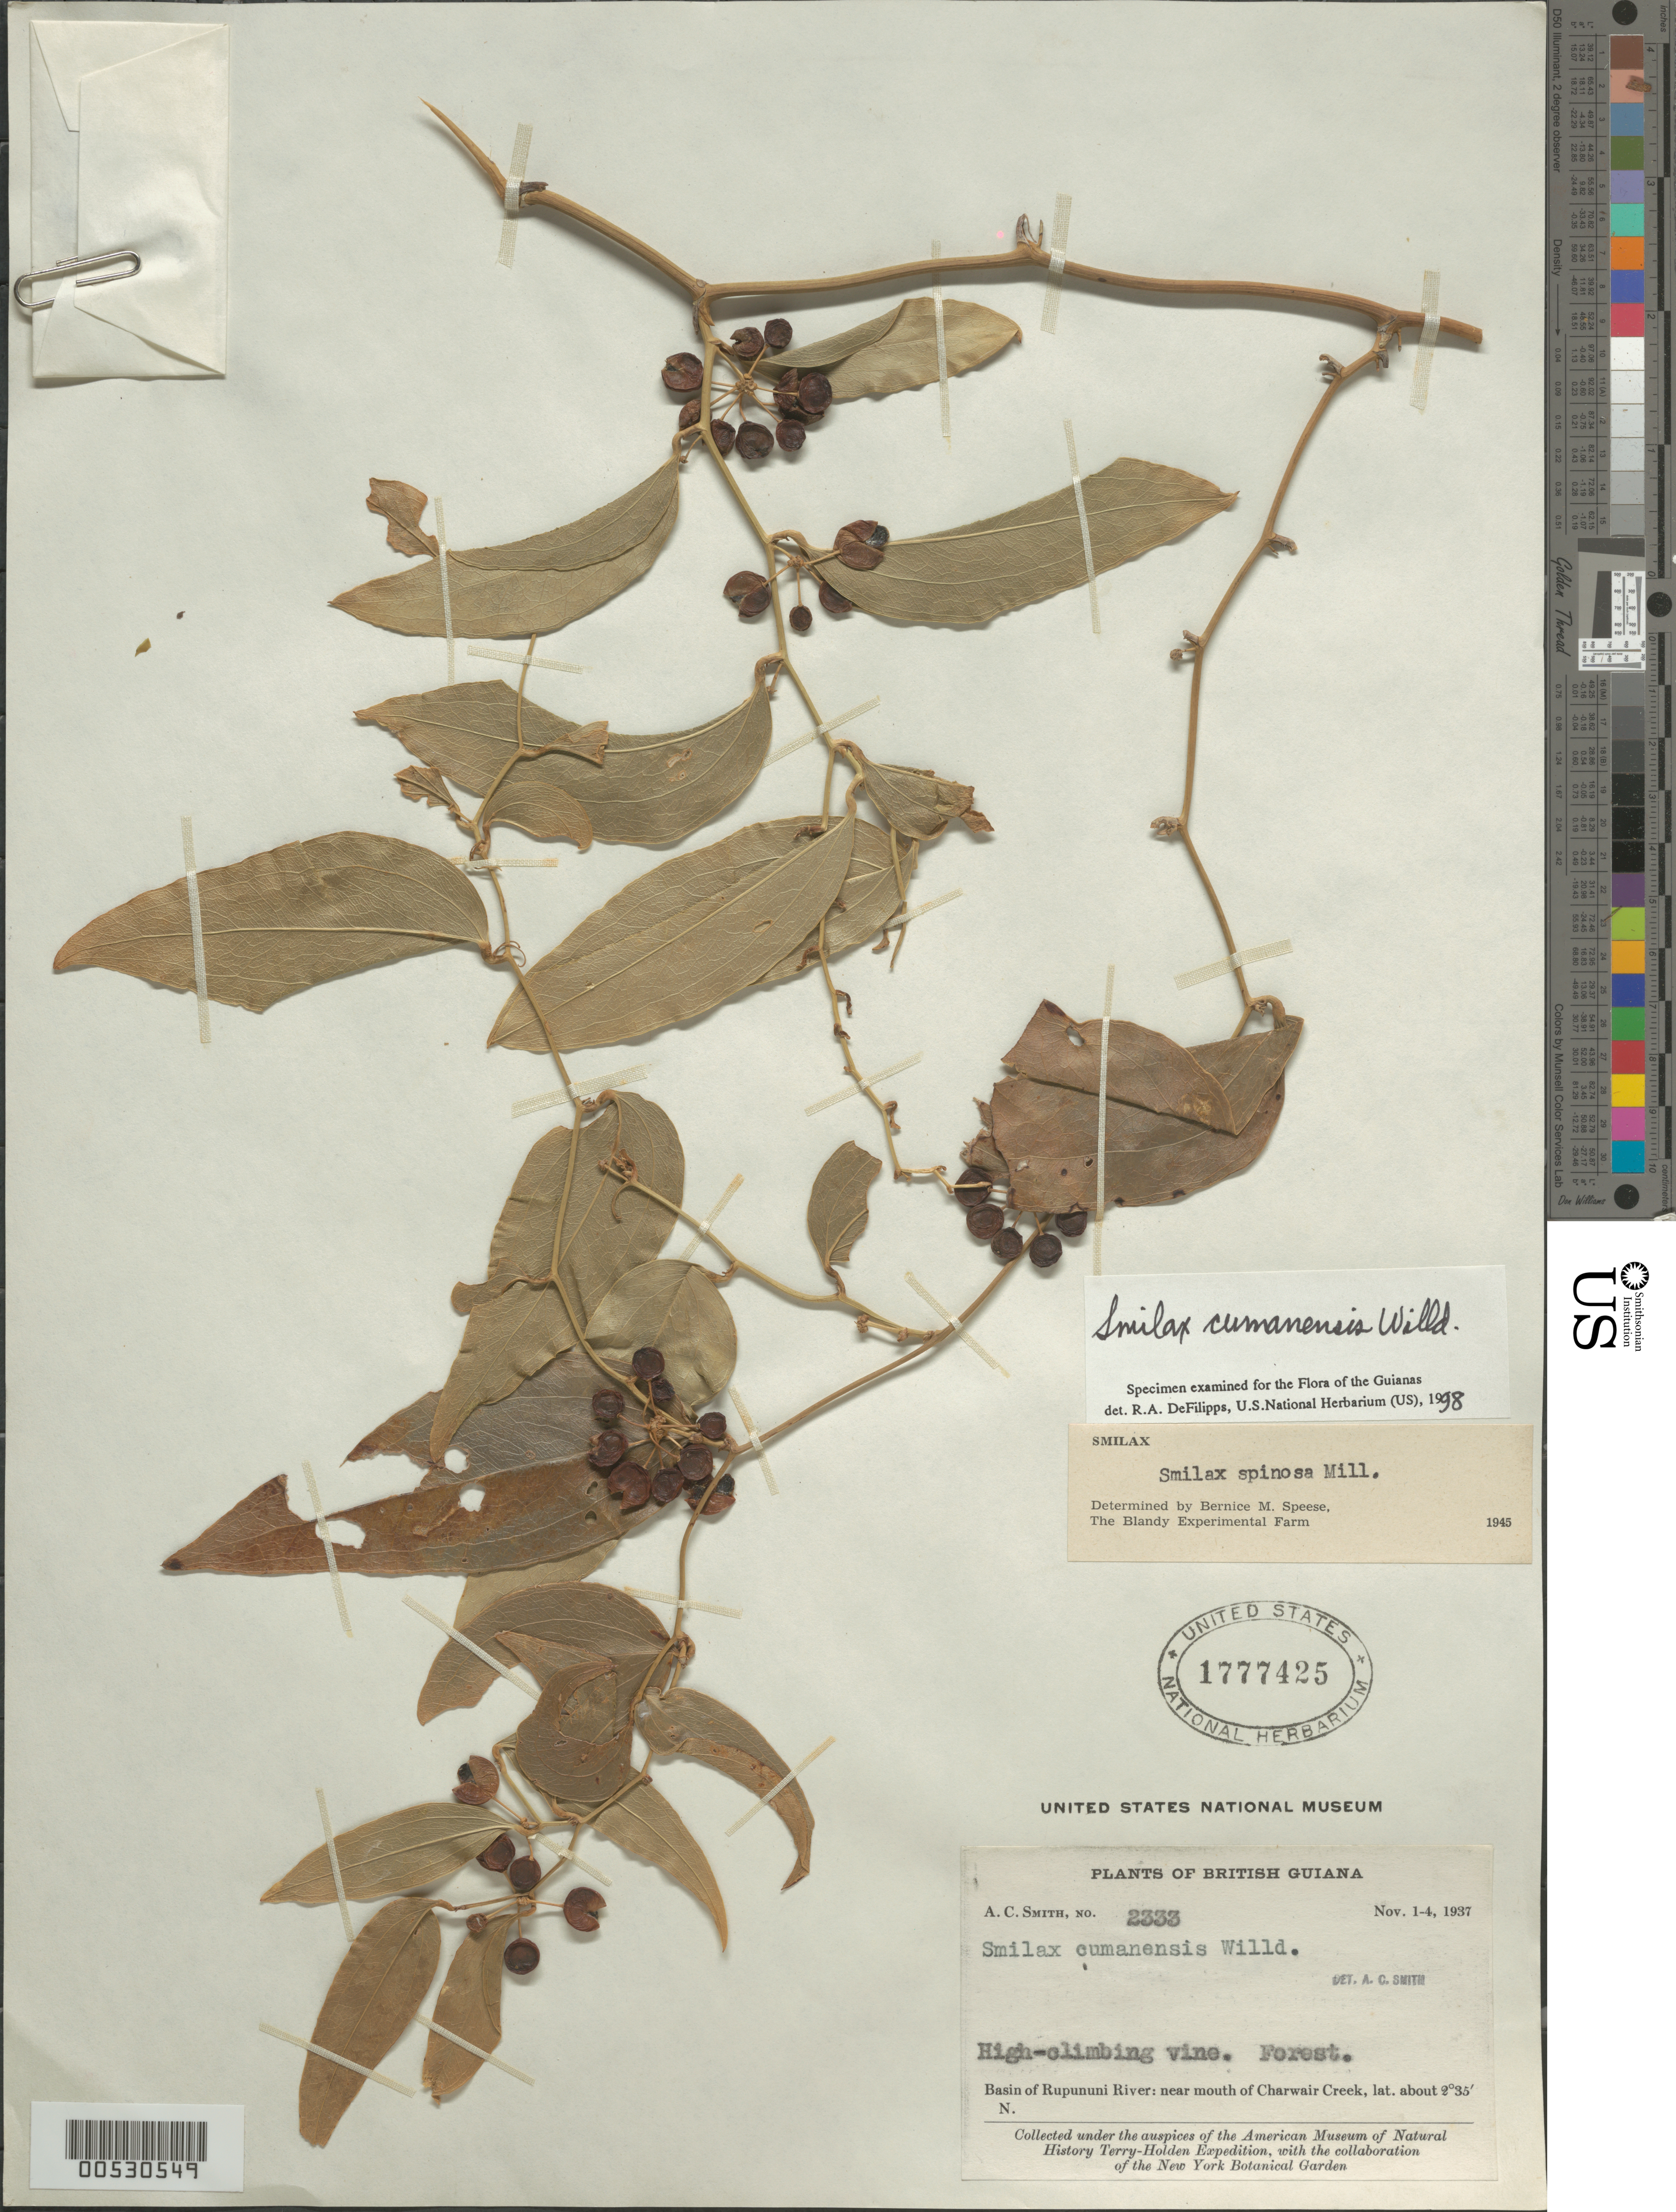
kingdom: Plantae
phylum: Tracheophyta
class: Liliopsida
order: Liliales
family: Smilacaceae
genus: Smilax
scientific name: Smilax cumanensis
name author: Humb. & Bonpl. ex Willd.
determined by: DeFilipps, R. A.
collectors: A. C. Smith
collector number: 2333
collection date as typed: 1-Nov-37 to 4-Nov-37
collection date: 1937-11-01/1937-11-04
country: Guyana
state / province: U. Takutu-U. Essequibo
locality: Charwair Creek, near mouth, Rupununi R. basin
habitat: Forest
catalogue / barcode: US 1777425